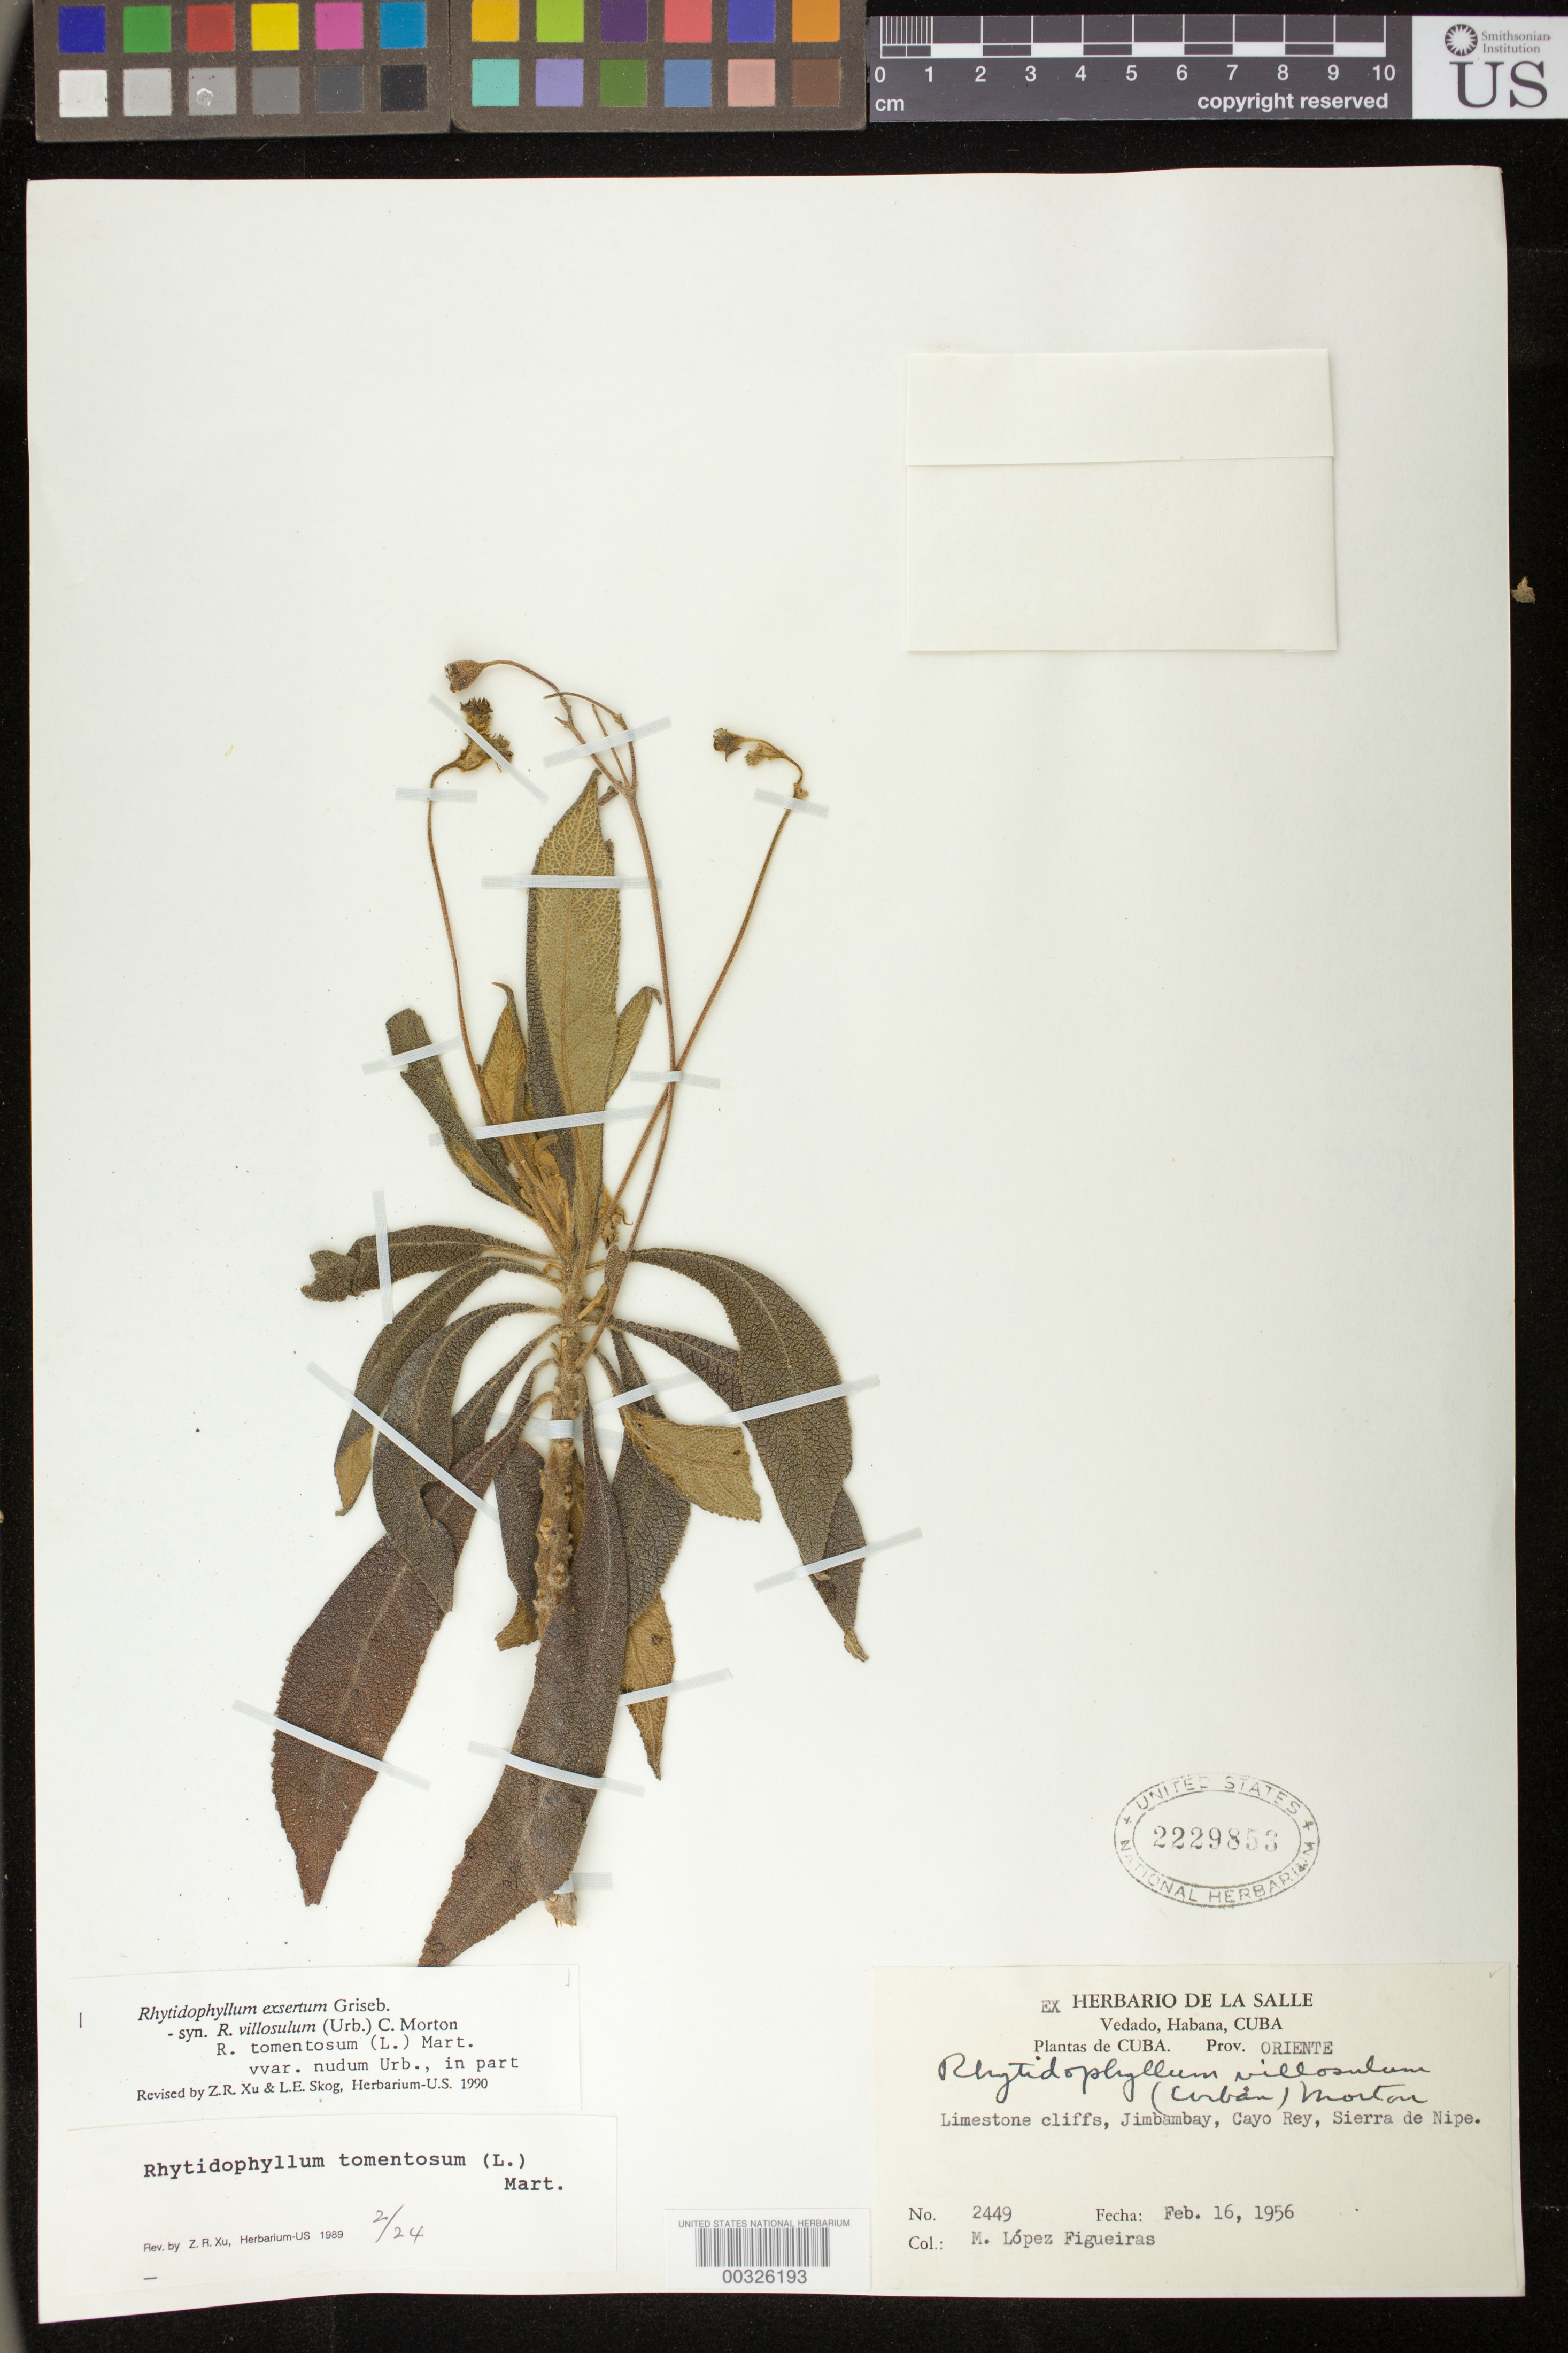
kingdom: Plantae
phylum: Tracheophyta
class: Magnoliopsida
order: Lamiales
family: Gesneriaceae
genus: Rhytidophyllum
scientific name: Rhytidophyllum exsertum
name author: Griseb.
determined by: Skog, Laurence E.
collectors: M. López Figueiras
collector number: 2449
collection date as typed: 16 Feb 1956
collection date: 1956-02-16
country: Cuba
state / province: Oriente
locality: Jimbambay, Cayo Rey, Sierra de Nipe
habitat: Limestone cliffs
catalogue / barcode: US 2229853